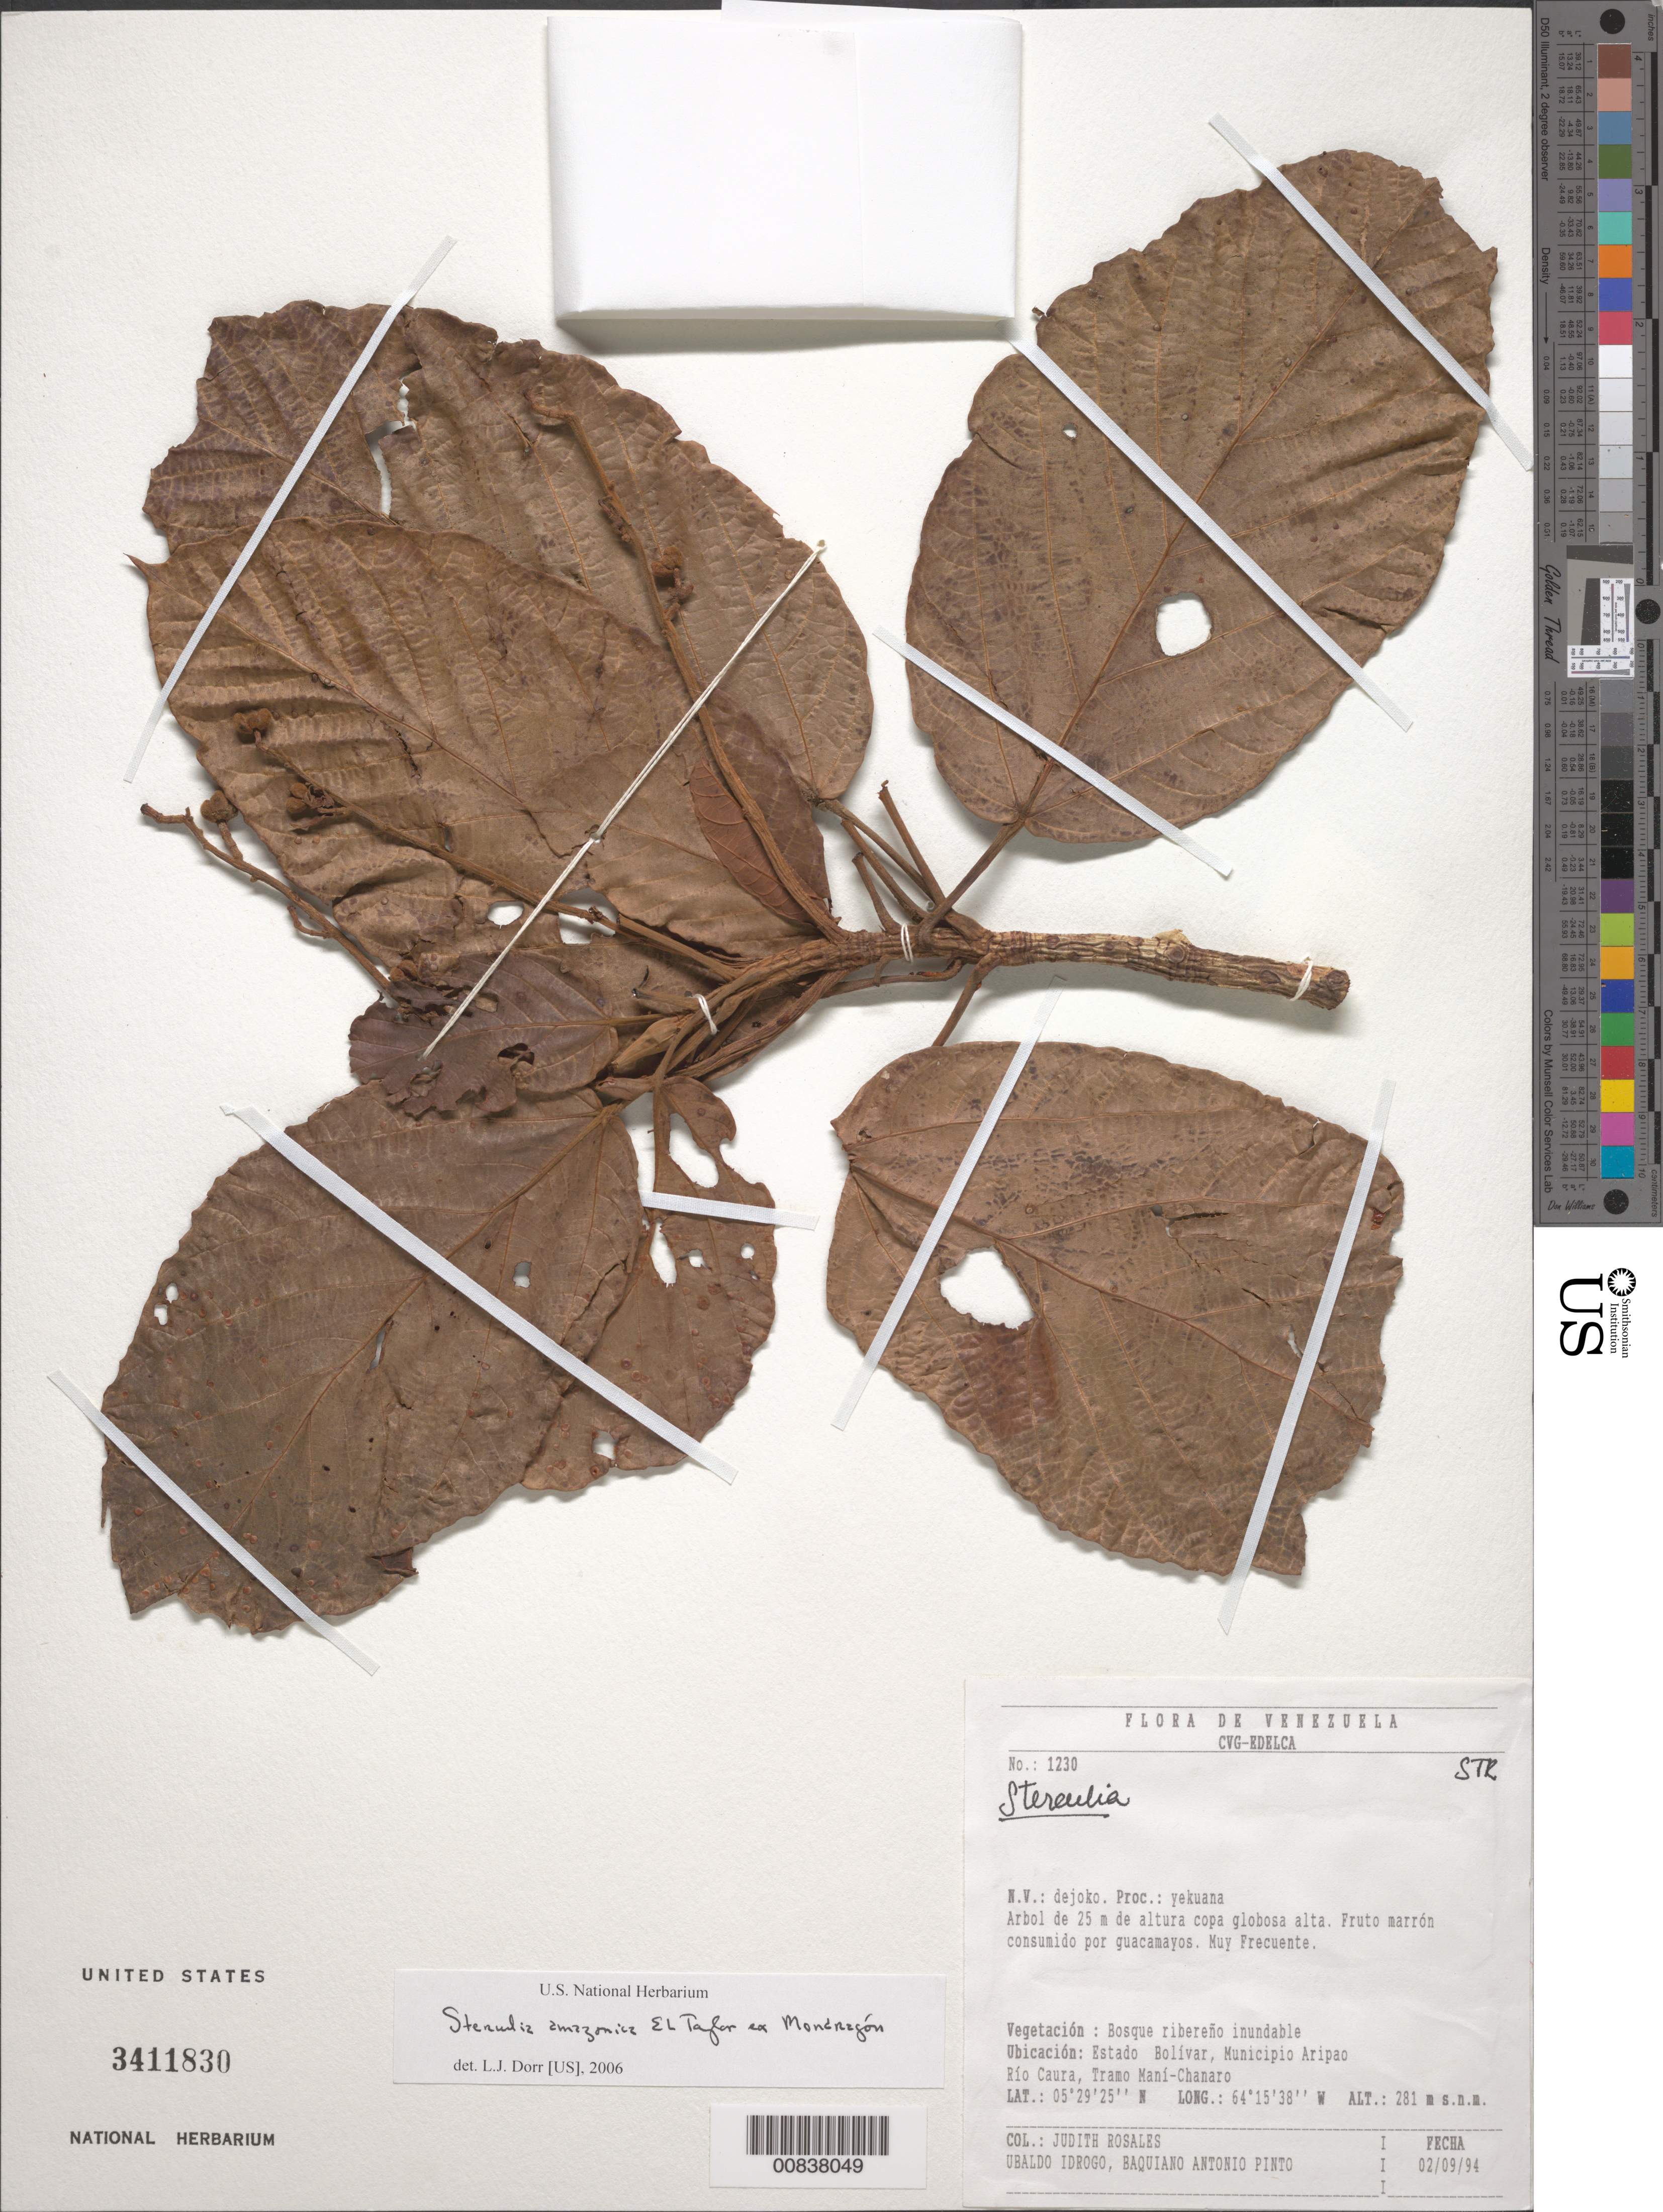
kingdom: Plantae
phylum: Tracheophyta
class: Magnoliopsida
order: Malvales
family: Malvaceae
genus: Sterculia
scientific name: Sterculia amazonica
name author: E.L. Taylor ex Mondragón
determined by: Dorr, L. J., (BOT), Smithsonian Institution - National Museum of Natural History (UNITED STATES)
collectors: J. Rosales, U. Idrogo & B. A. Pinto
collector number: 1230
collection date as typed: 02 Sep 1994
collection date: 1994-09-02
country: Venezuela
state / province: Bolívar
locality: Río Caura, Tramo Maní-Chanaro. Aripao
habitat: Bosque ribereño inundable.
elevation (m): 281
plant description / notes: Common name: dejoko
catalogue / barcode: US 3411830